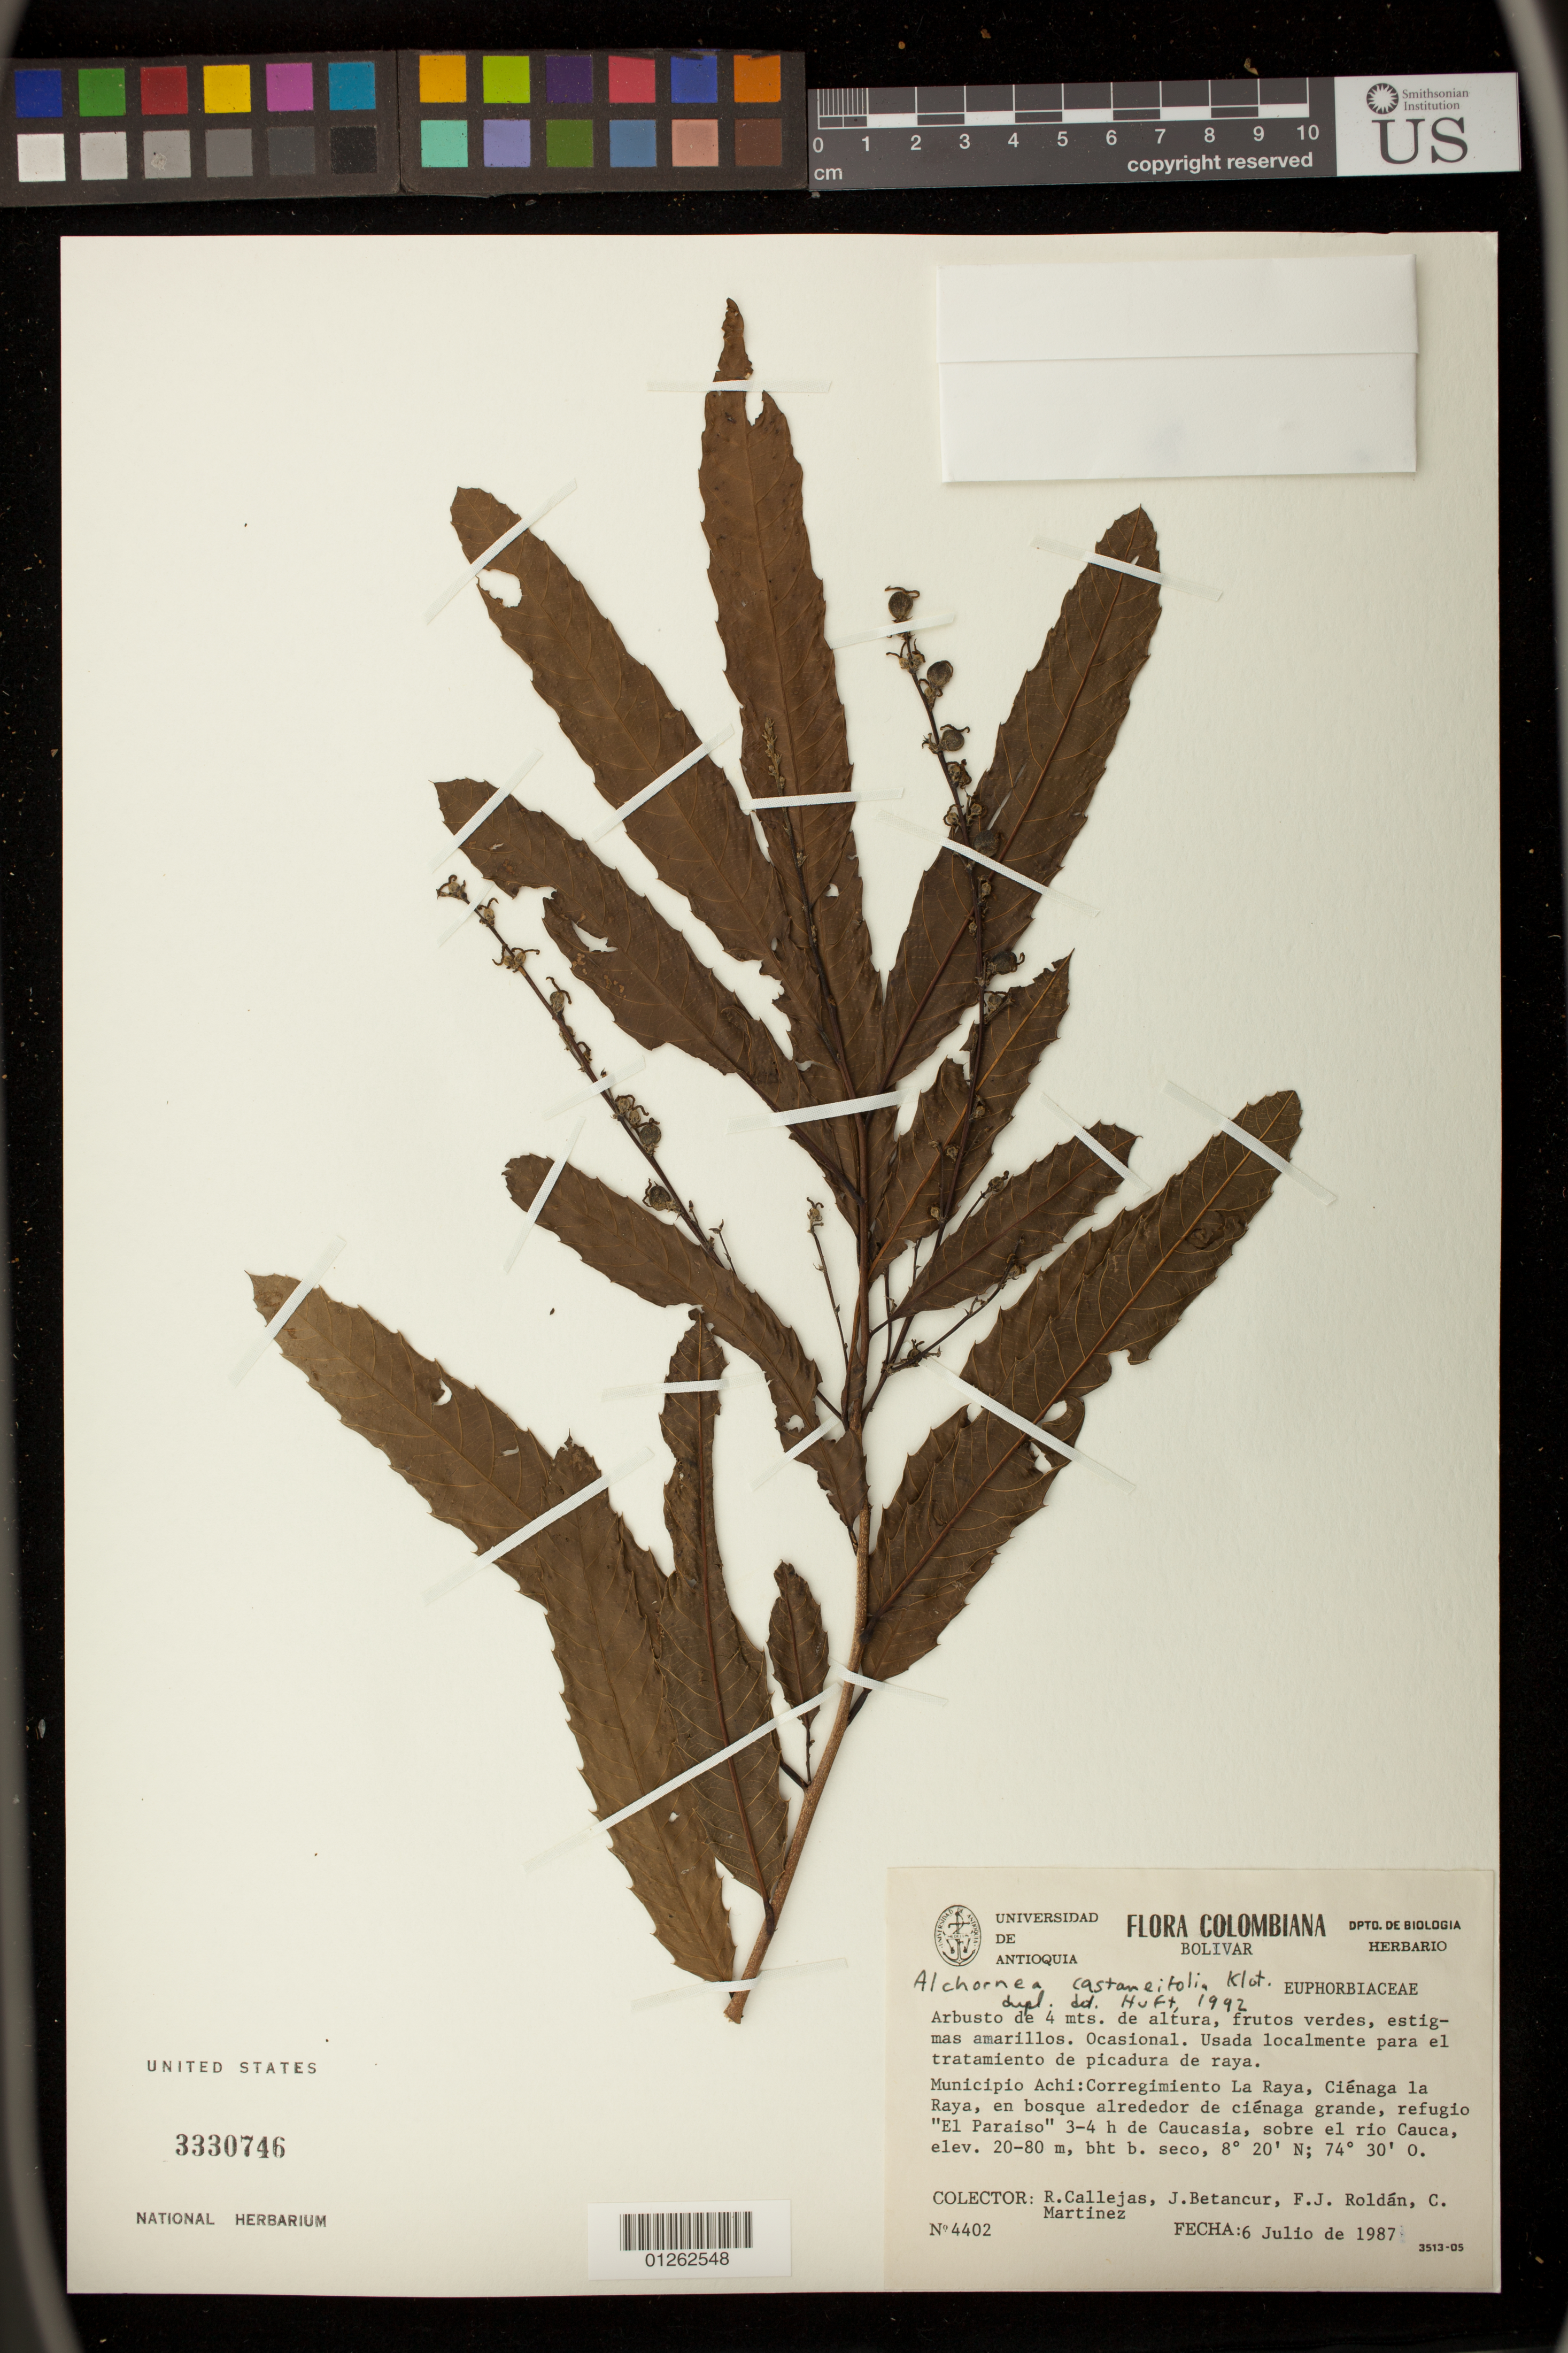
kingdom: Plantae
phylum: Tracheophyta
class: Magnoliopsida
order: Malpighiales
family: Euphorbiaceae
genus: Alchornea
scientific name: Alchornea castaneifolia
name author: (Willd.) A. Juss.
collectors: R. Callejas, J. C. Betancur, F. J. Roldán & C. Martínez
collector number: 4402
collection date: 1987-07-06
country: Colombia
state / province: Bolivar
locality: Municipio Achi: Corregimiento La Raya, "El Paraiso" 3-4 h de Caucasia, sobre el rio Cauca.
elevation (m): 20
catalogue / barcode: US 3330746